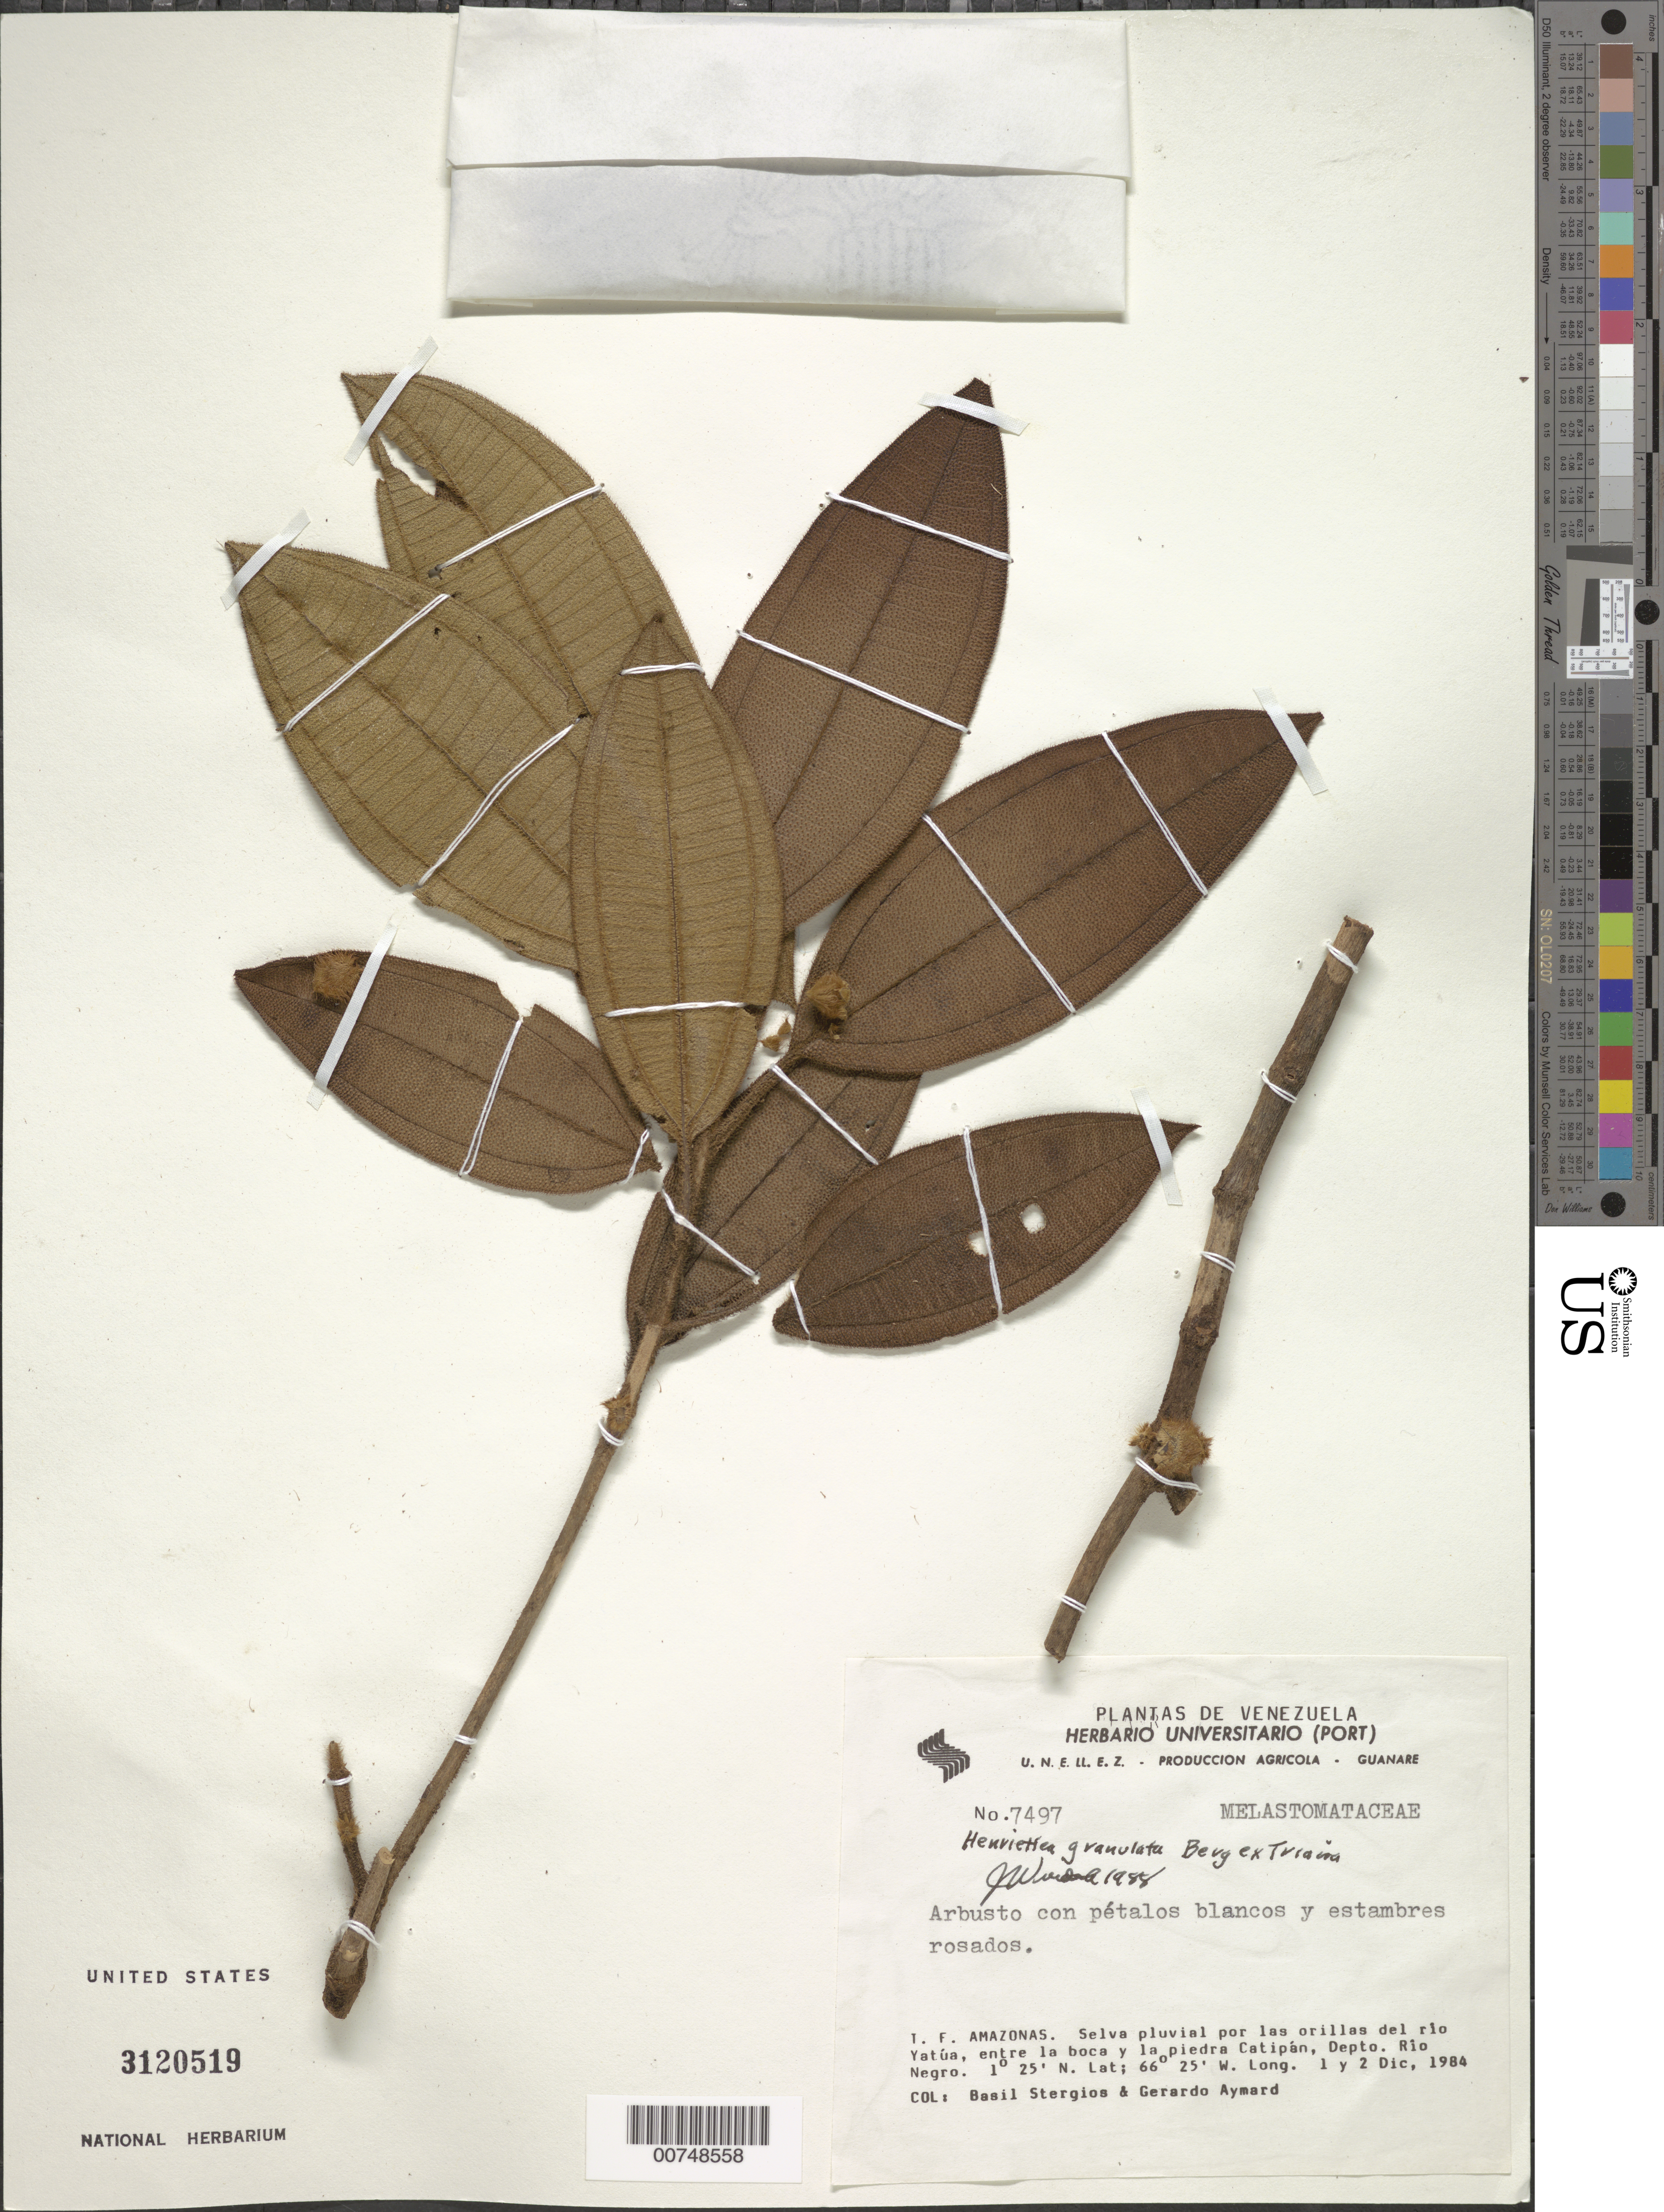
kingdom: Plantae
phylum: Tracheophyta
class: Magnoliopsida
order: Myrtales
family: Melastomataceae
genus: Henriettea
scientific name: Henriettea granulata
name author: Berg ex Triana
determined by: Wurdack, John J., (US), US (UNITED STATES)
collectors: B. G. Stergios & G. A. Aymard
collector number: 7497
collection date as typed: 1-Dec-84 and 2-Dec-84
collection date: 1984-12-01,1984-12-02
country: Venezuela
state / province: Amazonas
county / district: Río Negro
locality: Río Yatua, orillas, entre la boca y la piedra Catipan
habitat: Selva pluvial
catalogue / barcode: US 3120519